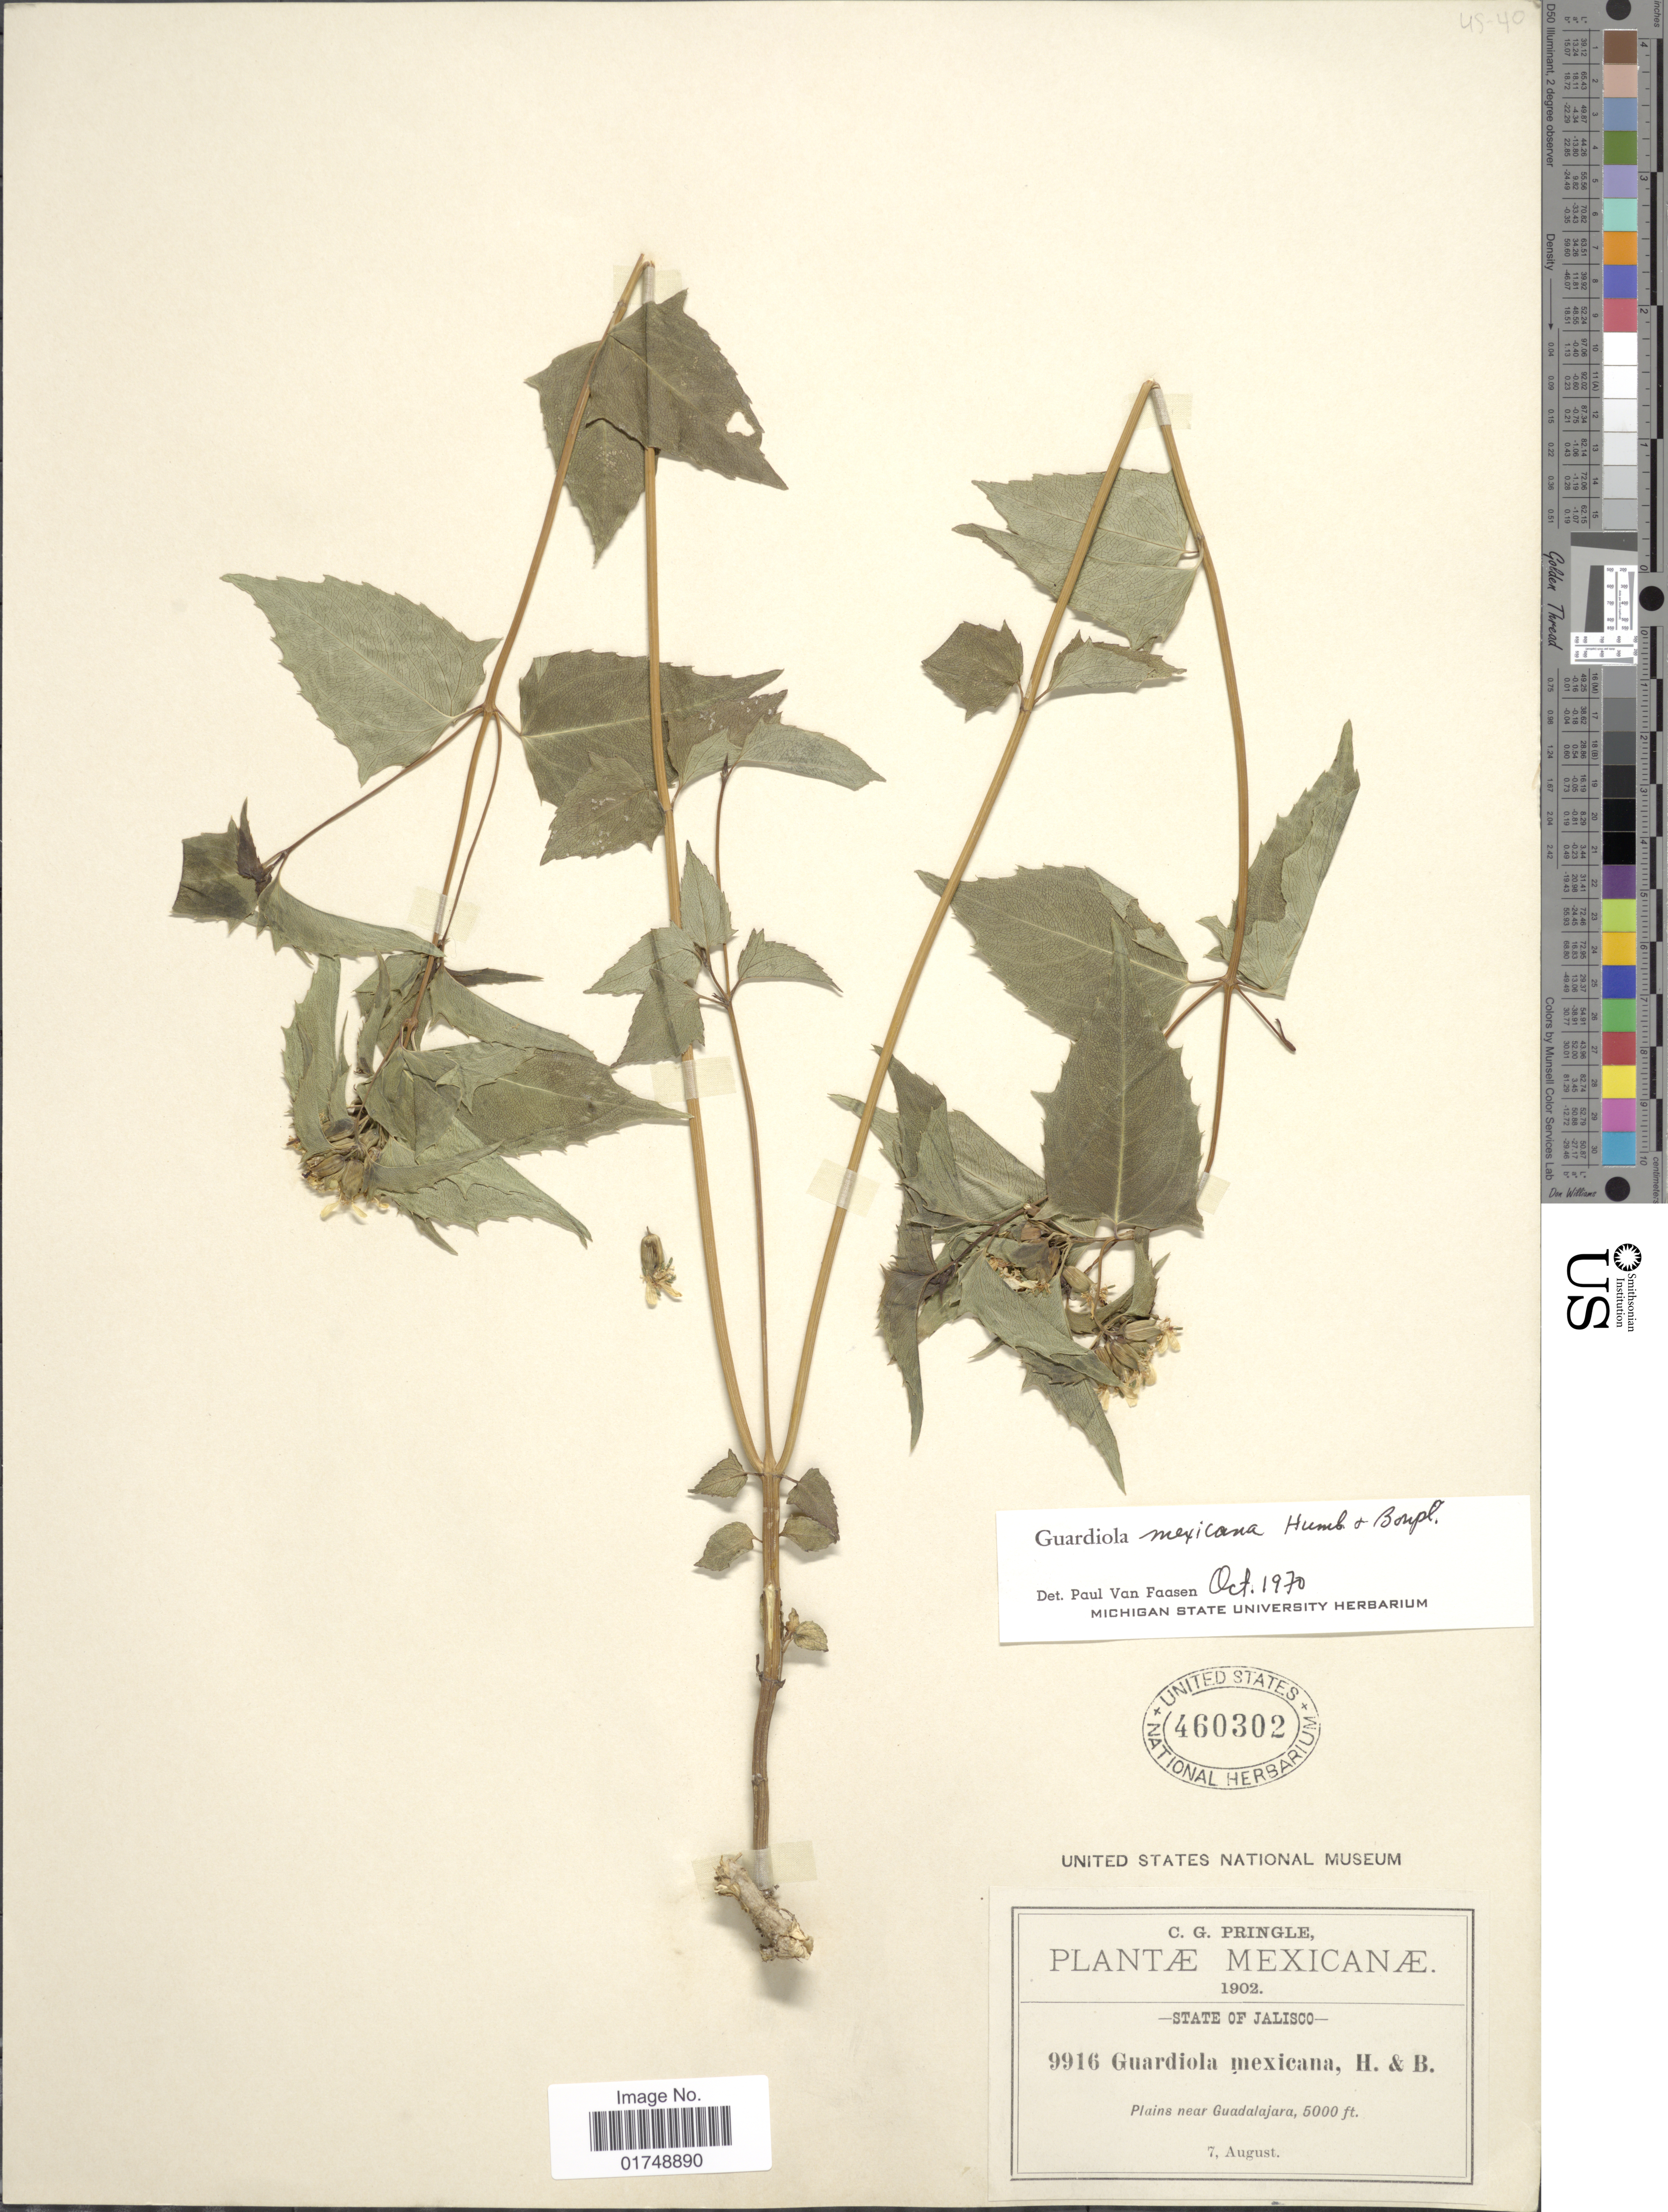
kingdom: Plantae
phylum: Tracheophyta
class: Magnoliopsida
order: Asterales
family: Asteraceae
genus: Guardiola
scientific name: Guardiola mexicana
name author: Humb. & Bonpl.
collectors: C. G. Pringle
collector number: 9916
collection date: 1902-08-07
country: Mexico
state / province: Jalisco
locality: Plains near Guadalajara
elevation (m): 1524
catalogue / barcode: US 460302